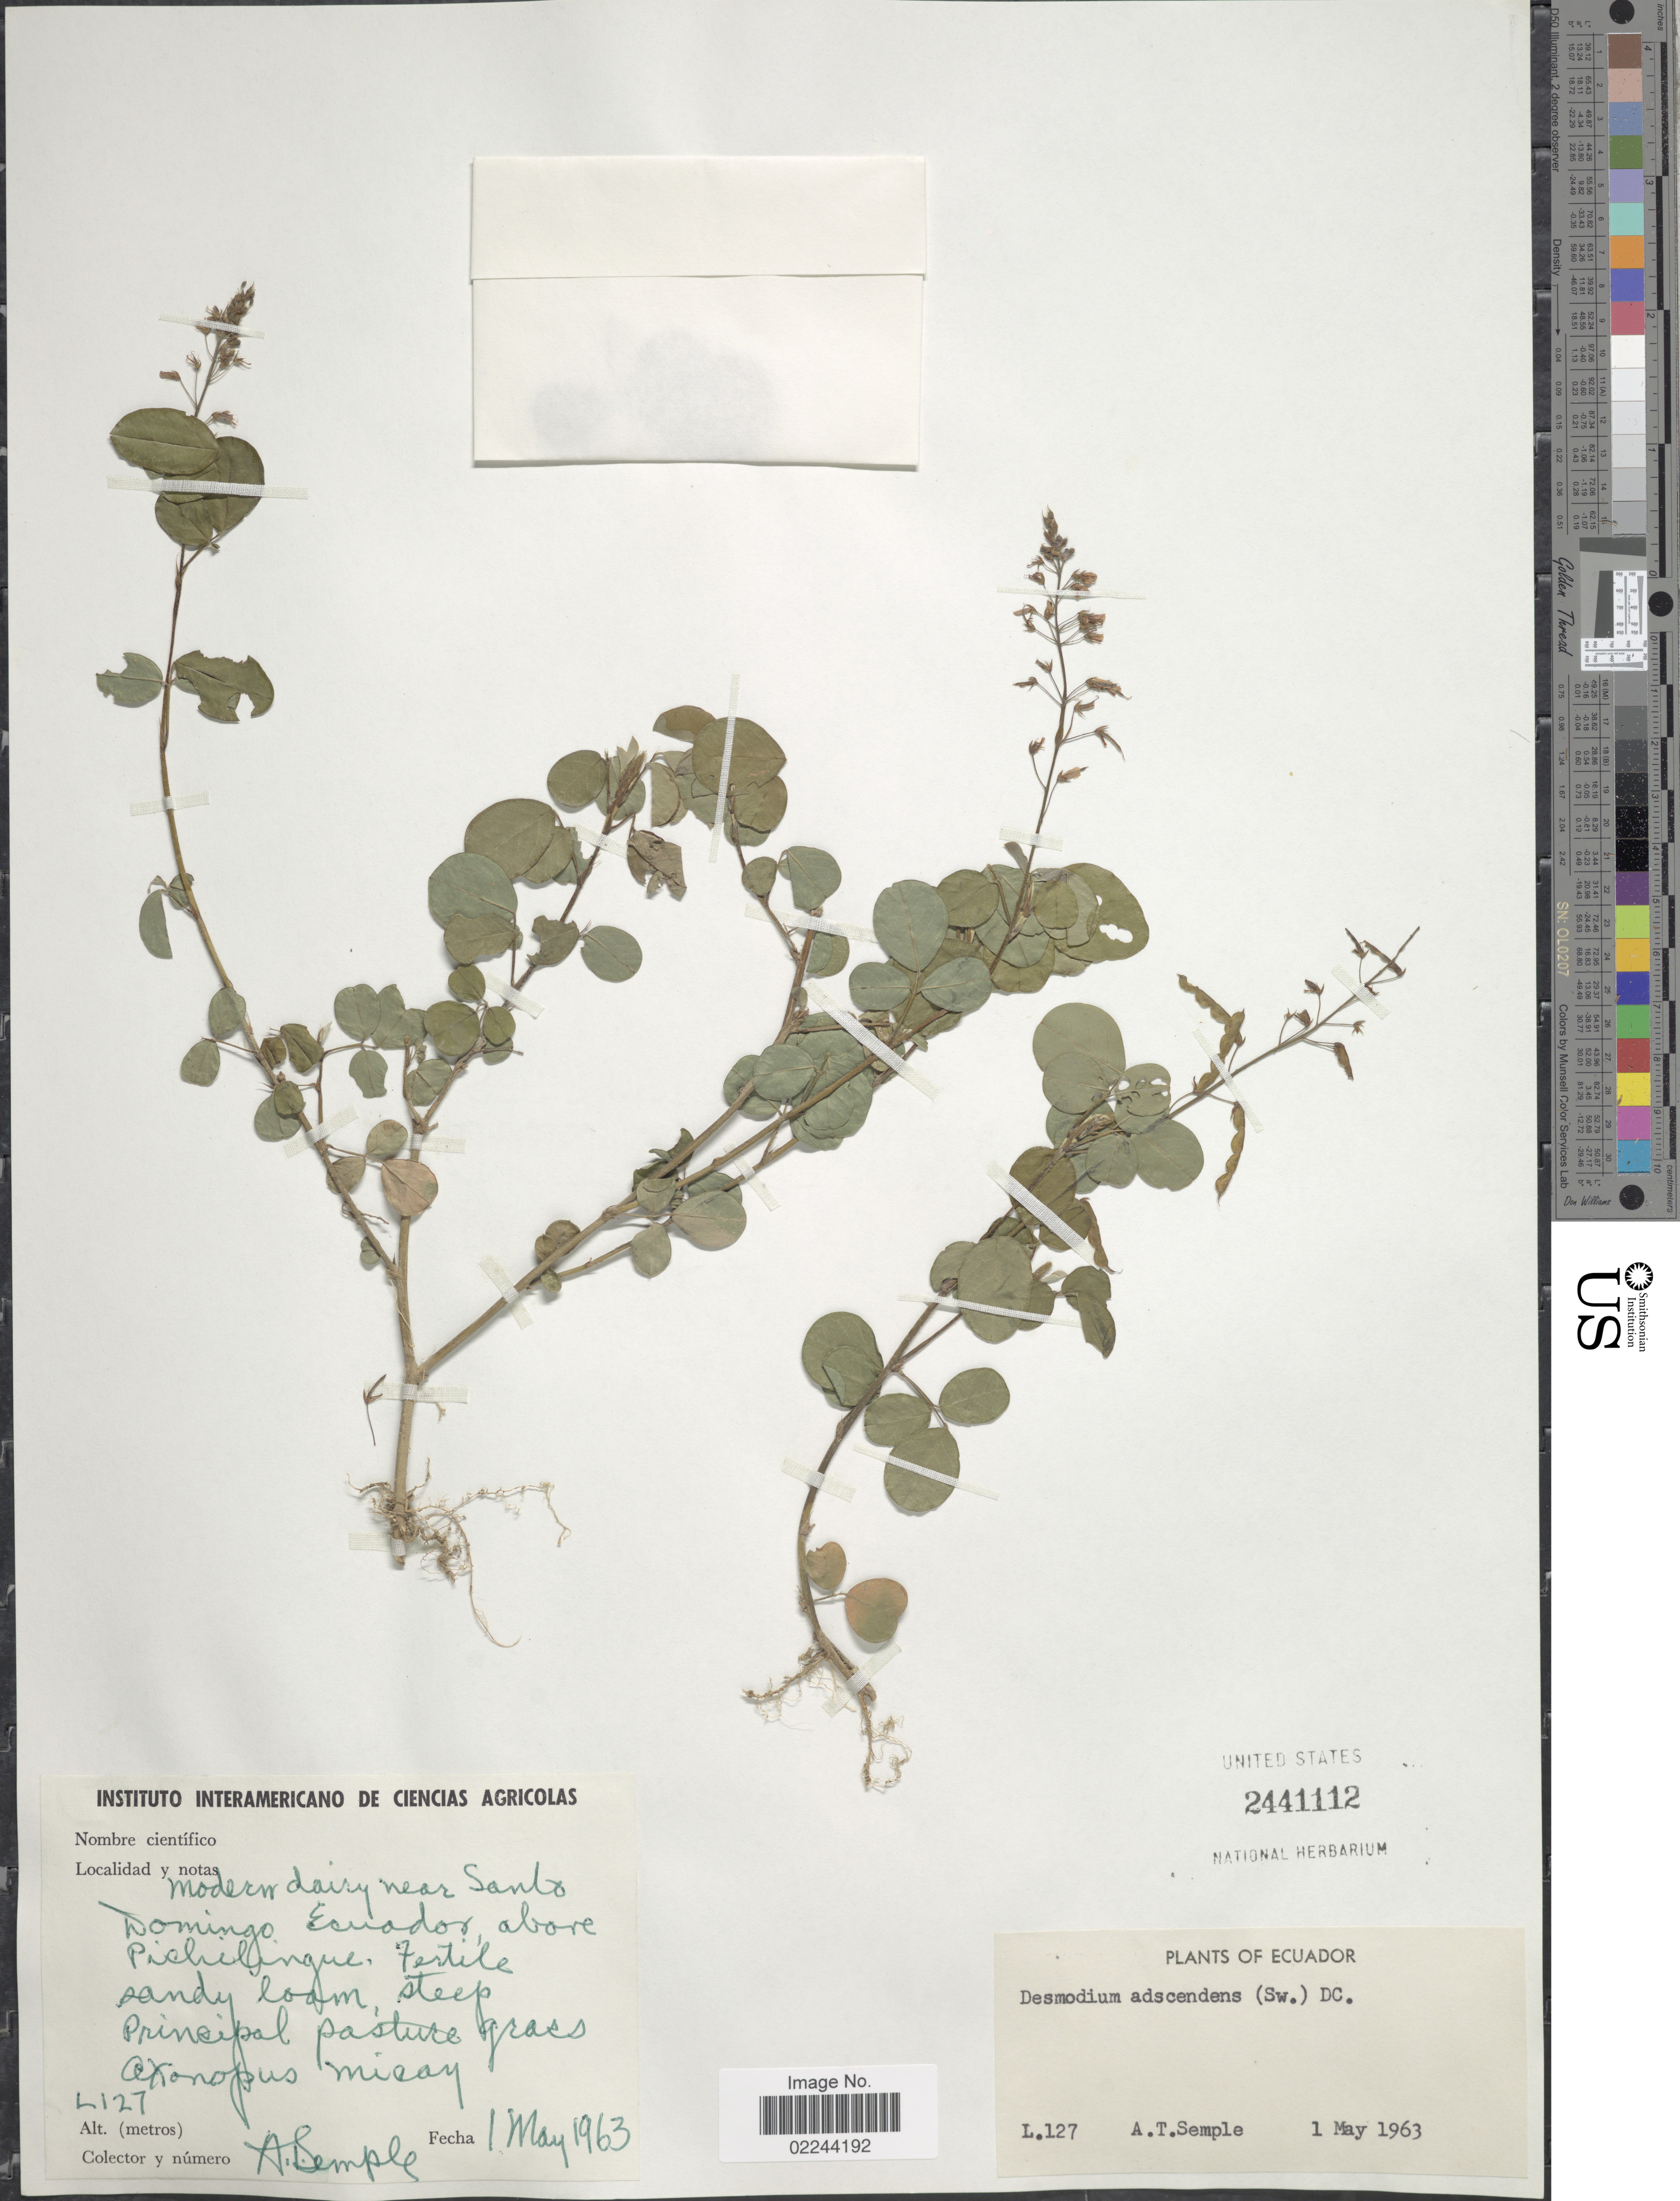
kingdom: Plantae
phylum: Tracheophyta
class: Magnoliopsida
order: Fabales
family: Fabaceae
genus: Grona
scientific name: Grona adscendens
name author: (Sw.) H. Ohashi & K. Ohashi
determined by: Strong, Mark T., (BOT), Smithsonian Institution - National Museum of Natural History (UNITED STATES)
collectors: A. Semple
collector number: L.127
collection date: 1963-05-01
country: Ecuador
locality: Modern dairy near Santo Domingo Ecuador, above Pichilingue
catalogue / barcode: US 2441112